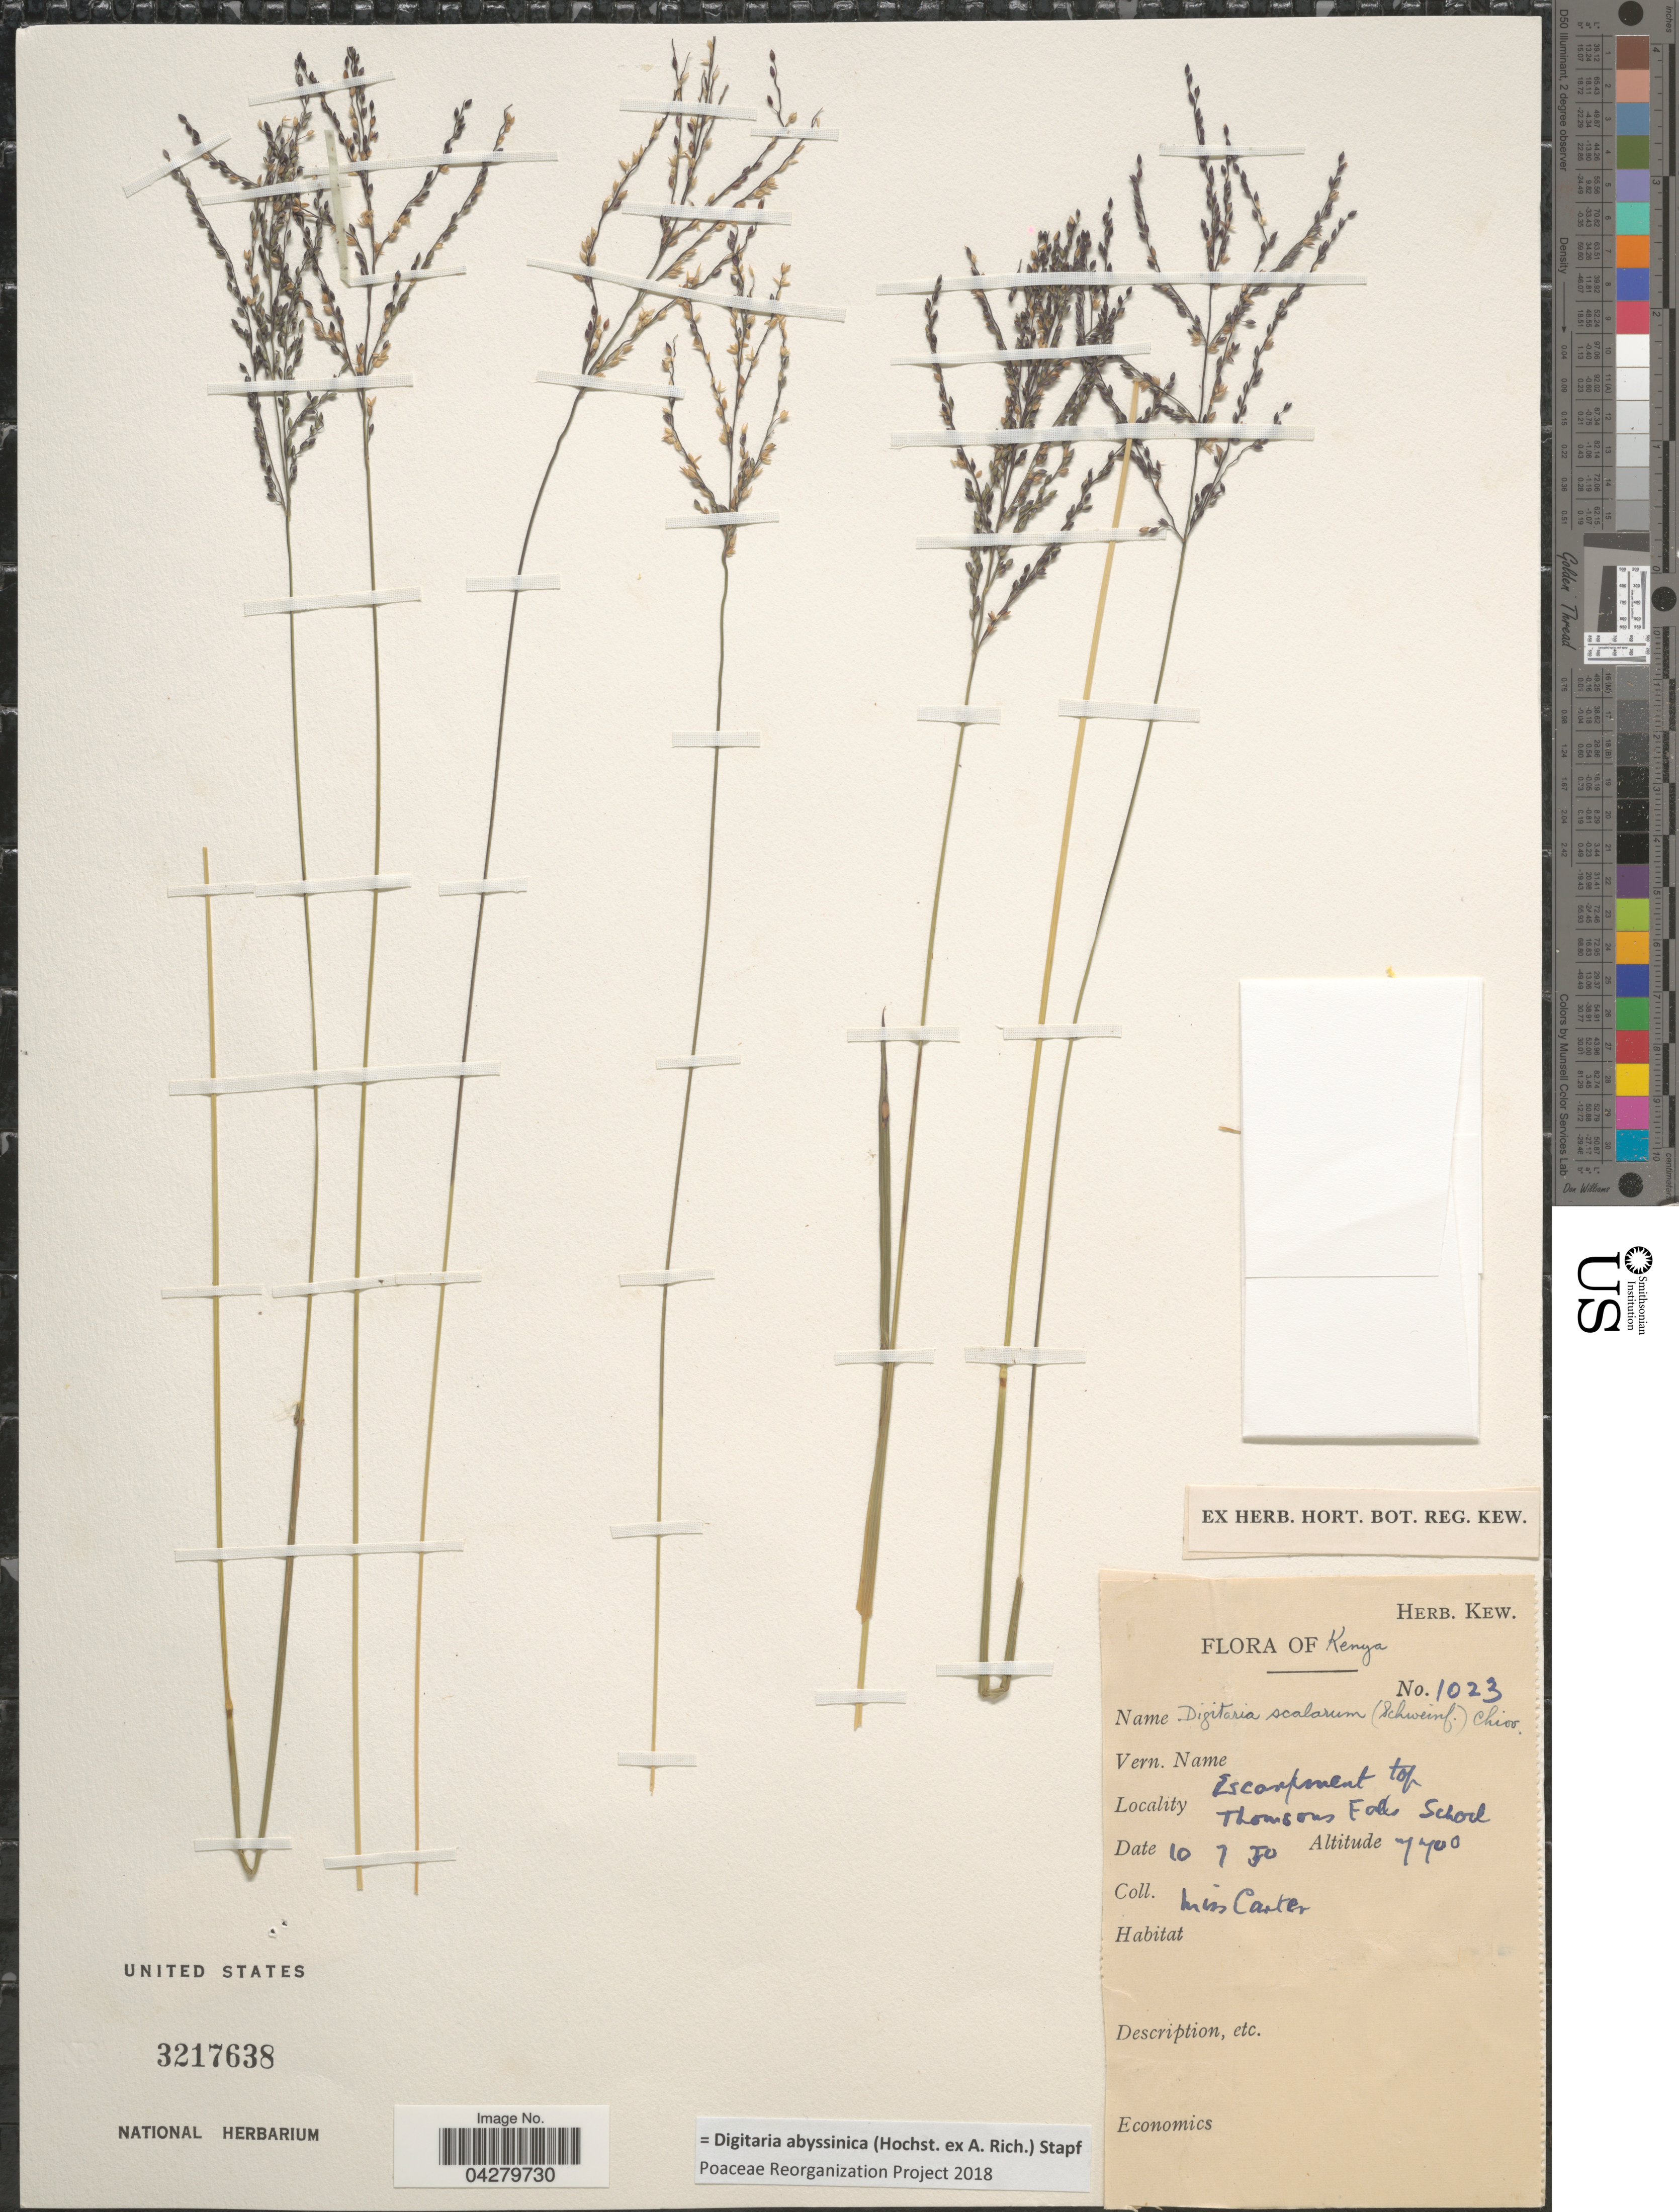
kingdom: Plantae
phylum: Tracheophyta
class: Liliopsida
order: Poales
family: Poaceae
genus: Digitaria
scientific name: Digitaria abyssinica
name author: (Hochst. ex Rich.) Stapf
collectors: Carter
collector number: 1023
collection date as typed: Transcribed d/m/y: 10/7/50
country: Kenya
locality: Escarpment top Thomsons Falls School.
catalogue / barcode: US 3217638